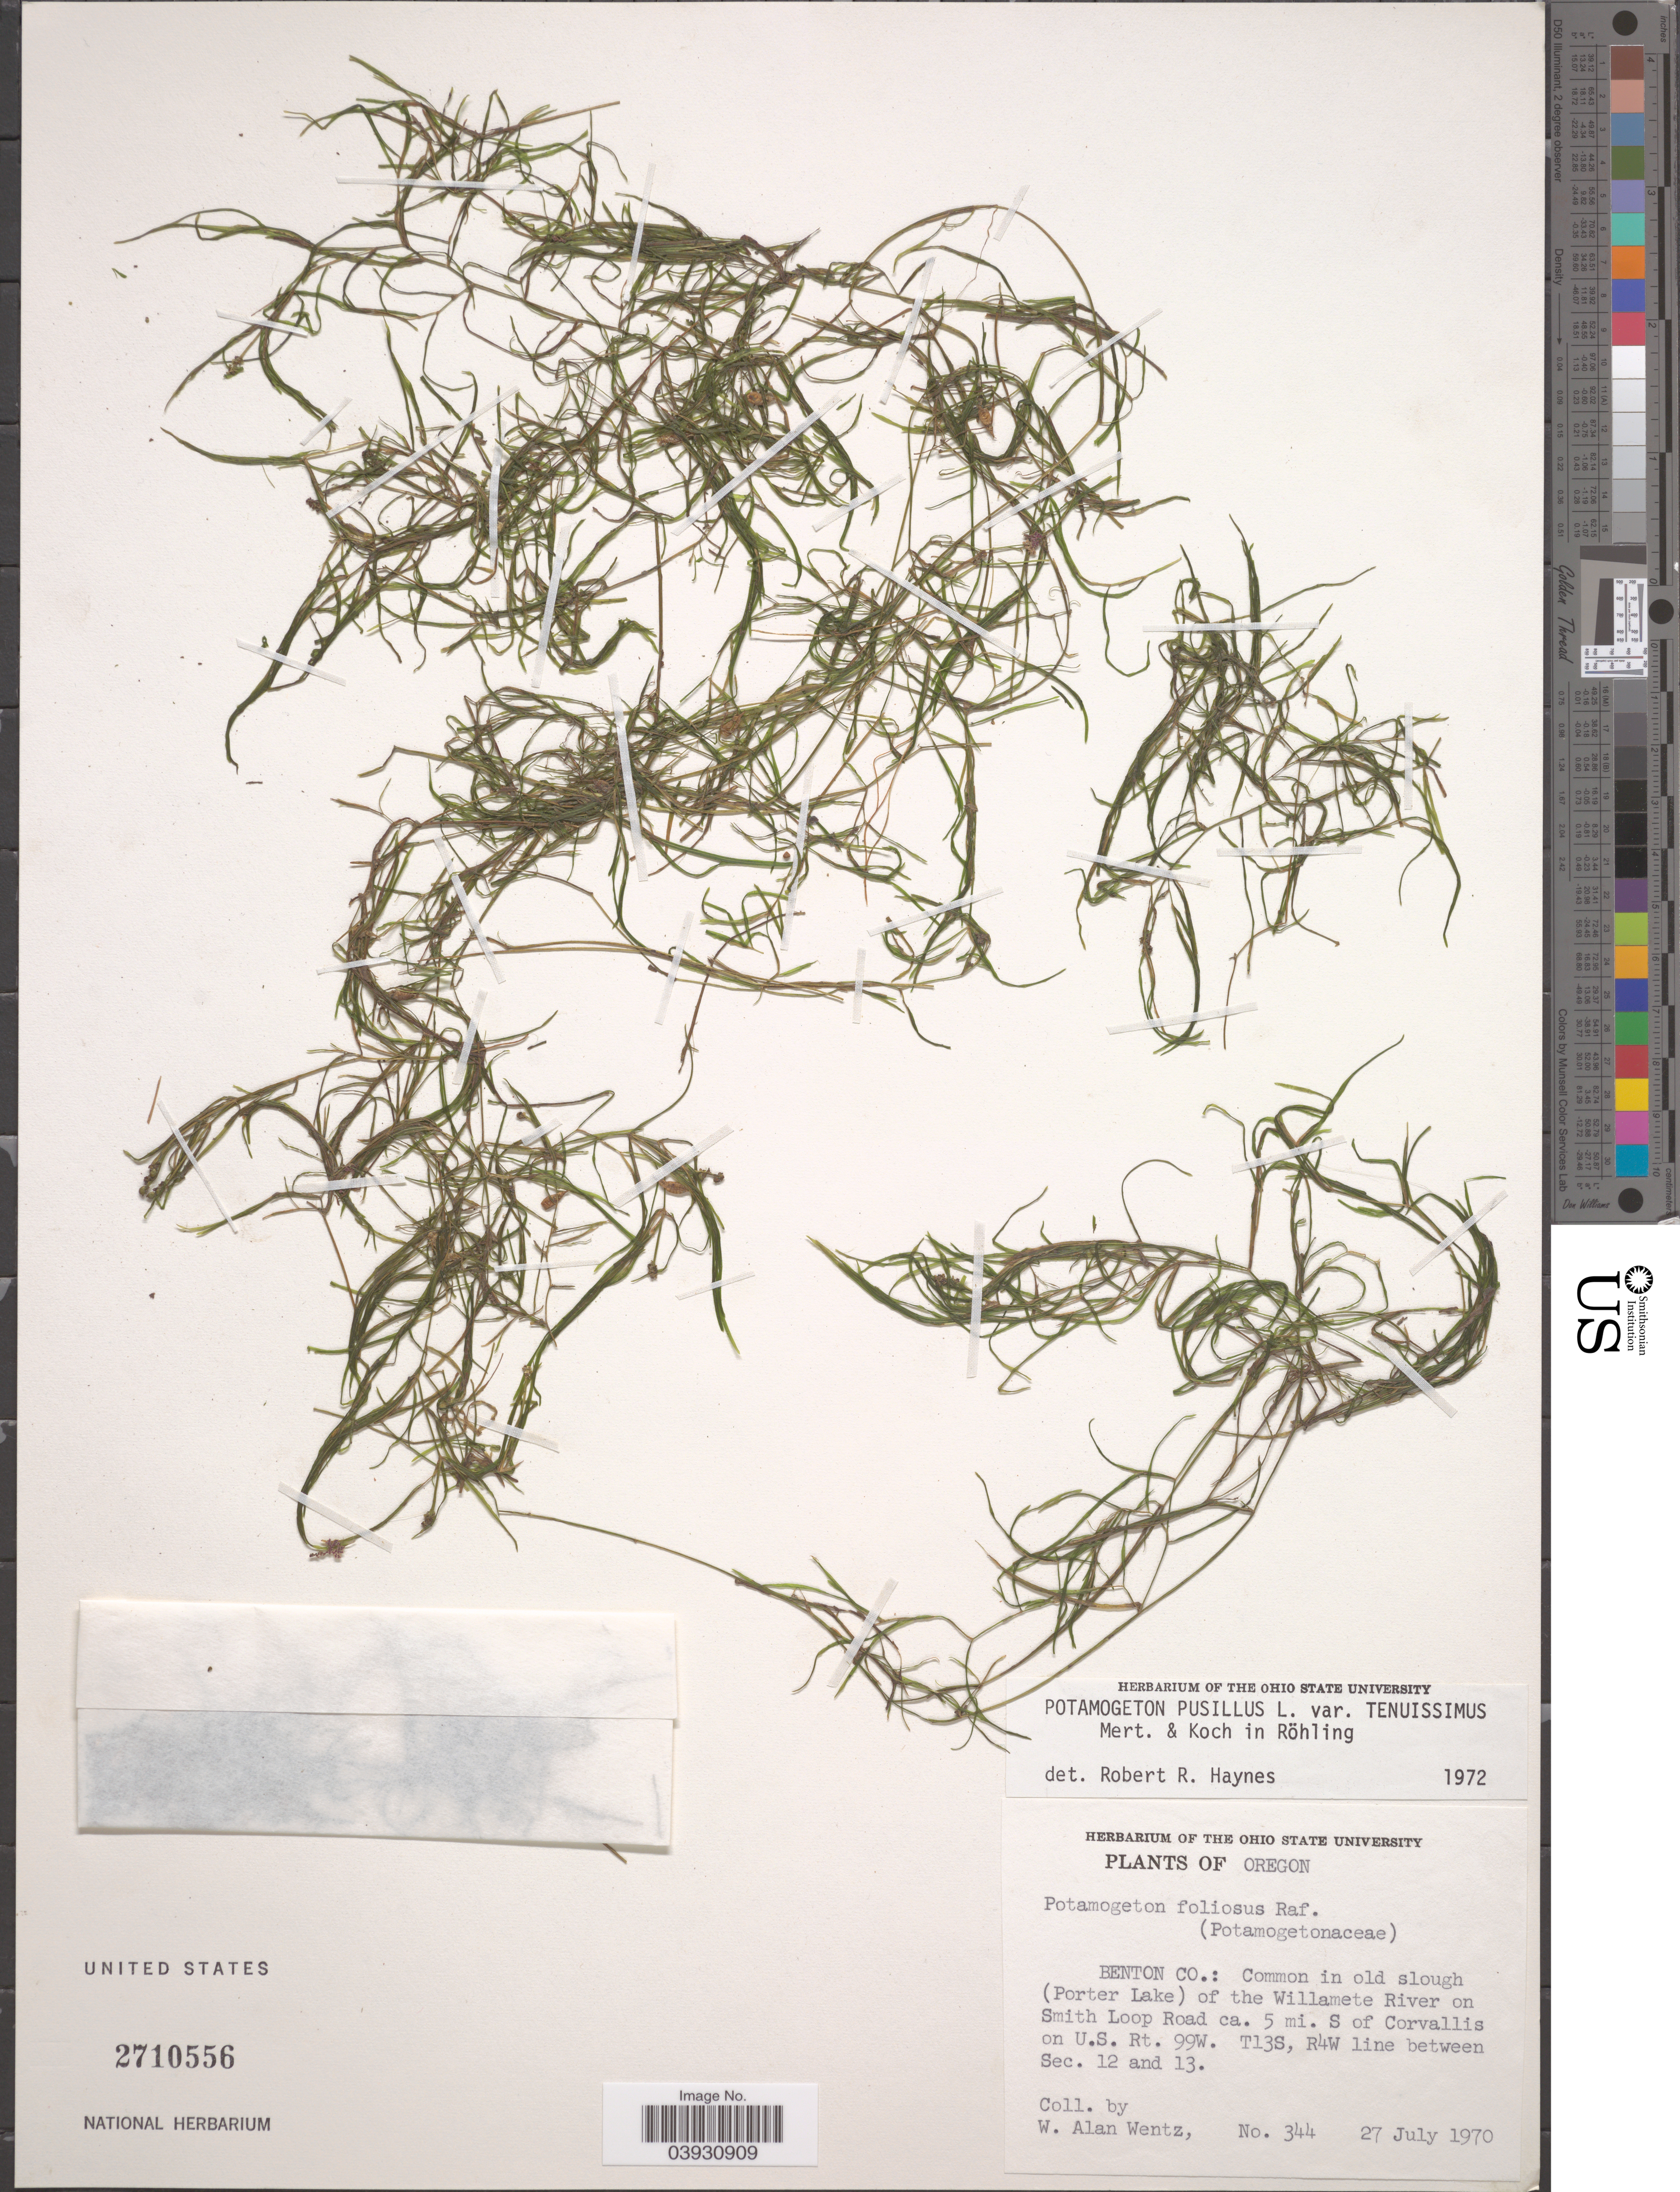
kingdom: Plantae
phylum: Tracheophyta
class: Liliopsida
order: Alismatales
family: Potamogetonaceae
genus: Potamogeton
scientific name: Potamogeton pusillus subsp. tenuissimus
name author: Mert. & W.D.J. Koch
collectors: W. Wentz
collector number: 344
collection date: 1970-07-27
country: United States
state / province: Oregon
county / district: Benton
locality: Benton Co.: in old slough (Porter Lake) of the Willamete River on Smith Loop Road ca. 5 mi. S of Corvallis on U.S. Rt. 99W. T13S, R4W line between Sec. 12 and 13.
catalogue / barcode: US 2710556